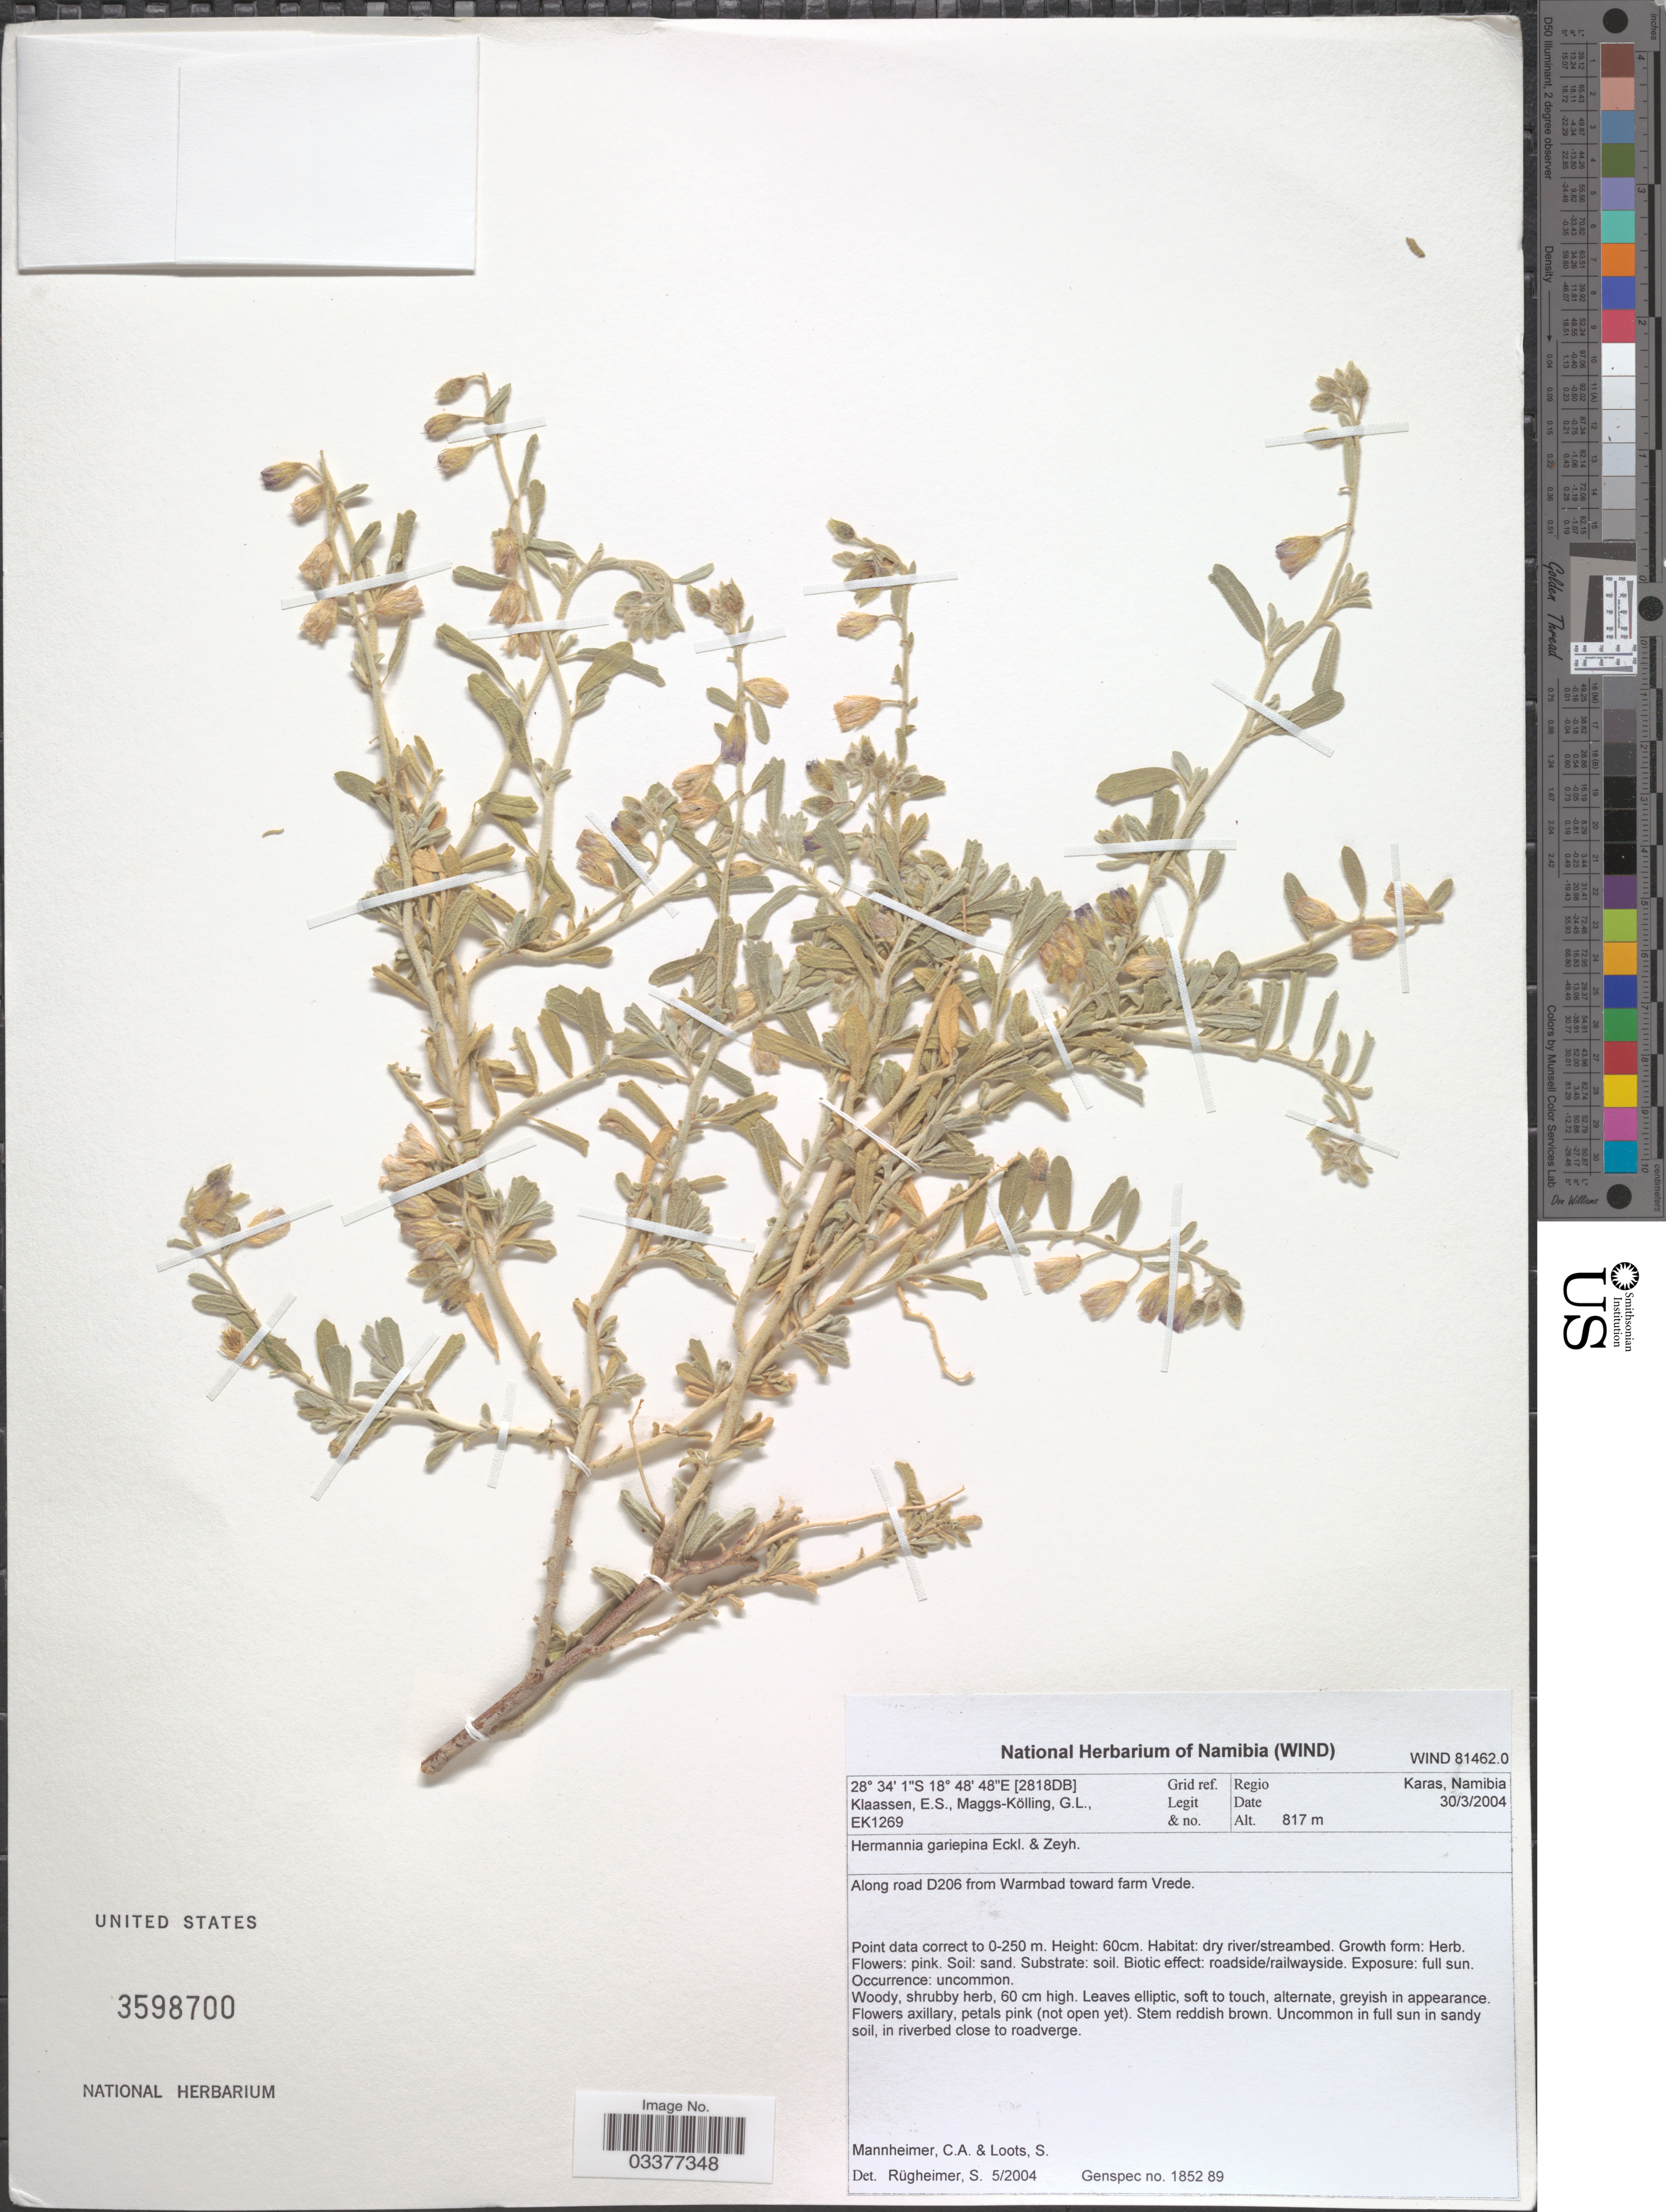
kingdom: Plantae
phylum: Tracheophyta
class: Magnoliopsida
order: Malvales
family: Malvaceae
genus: Hermannia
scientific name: Hermannia gariepina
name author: Eckl. & Zeyh.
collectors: E. S. Klaassen, G. L. Maggs, C. A. Mannheimer & S. Loots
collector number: EK1269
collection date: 2004-03-30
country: Namibia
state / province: Karas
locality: Grid ref. [2818DB]. Regio Karas, Namibia. Along road D206 from Warmbad toward farm Vrede.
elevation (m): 817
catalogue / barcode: US 3598700